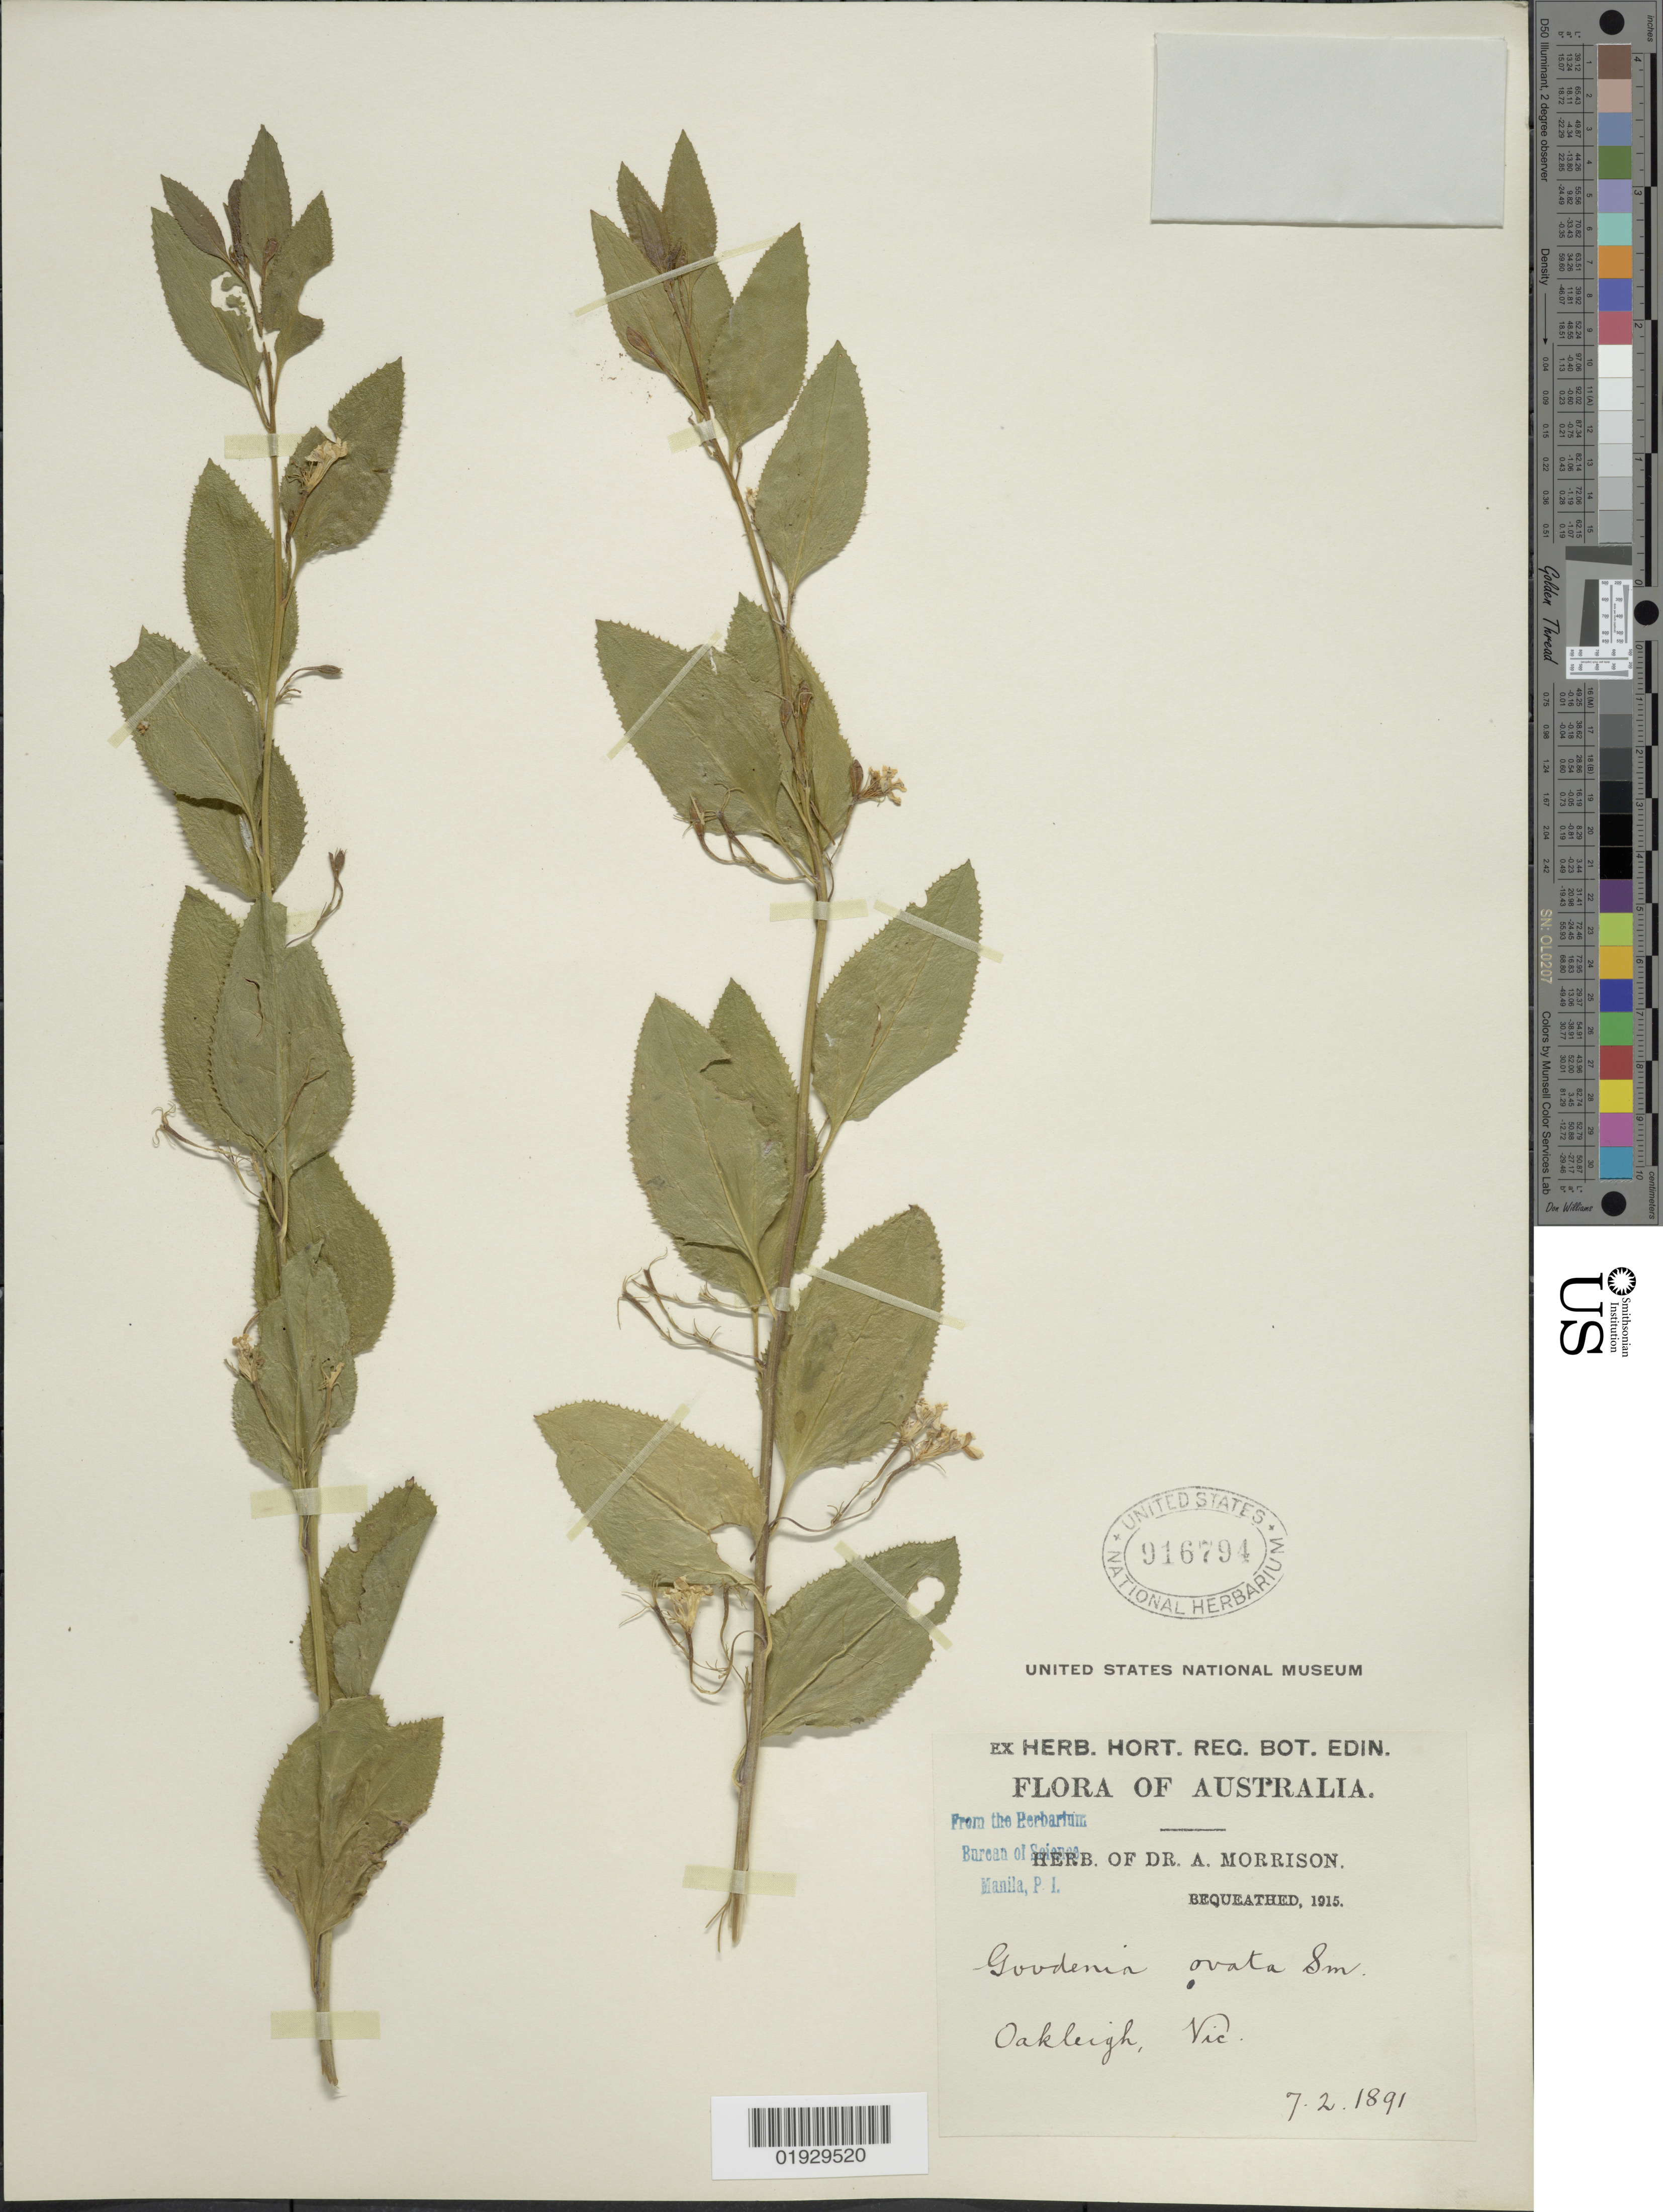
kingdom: Plantae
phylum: Tracheophyta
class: Magnoliopsida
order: Asterales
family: Goodeniaceae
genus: Goodenia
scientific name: Goodenia ovata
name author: Sm.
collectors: ex herb. Dr. A. Morrison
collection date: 1891-02-07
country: Australia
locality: Oakleigh, Vic.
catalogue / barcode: US 916794